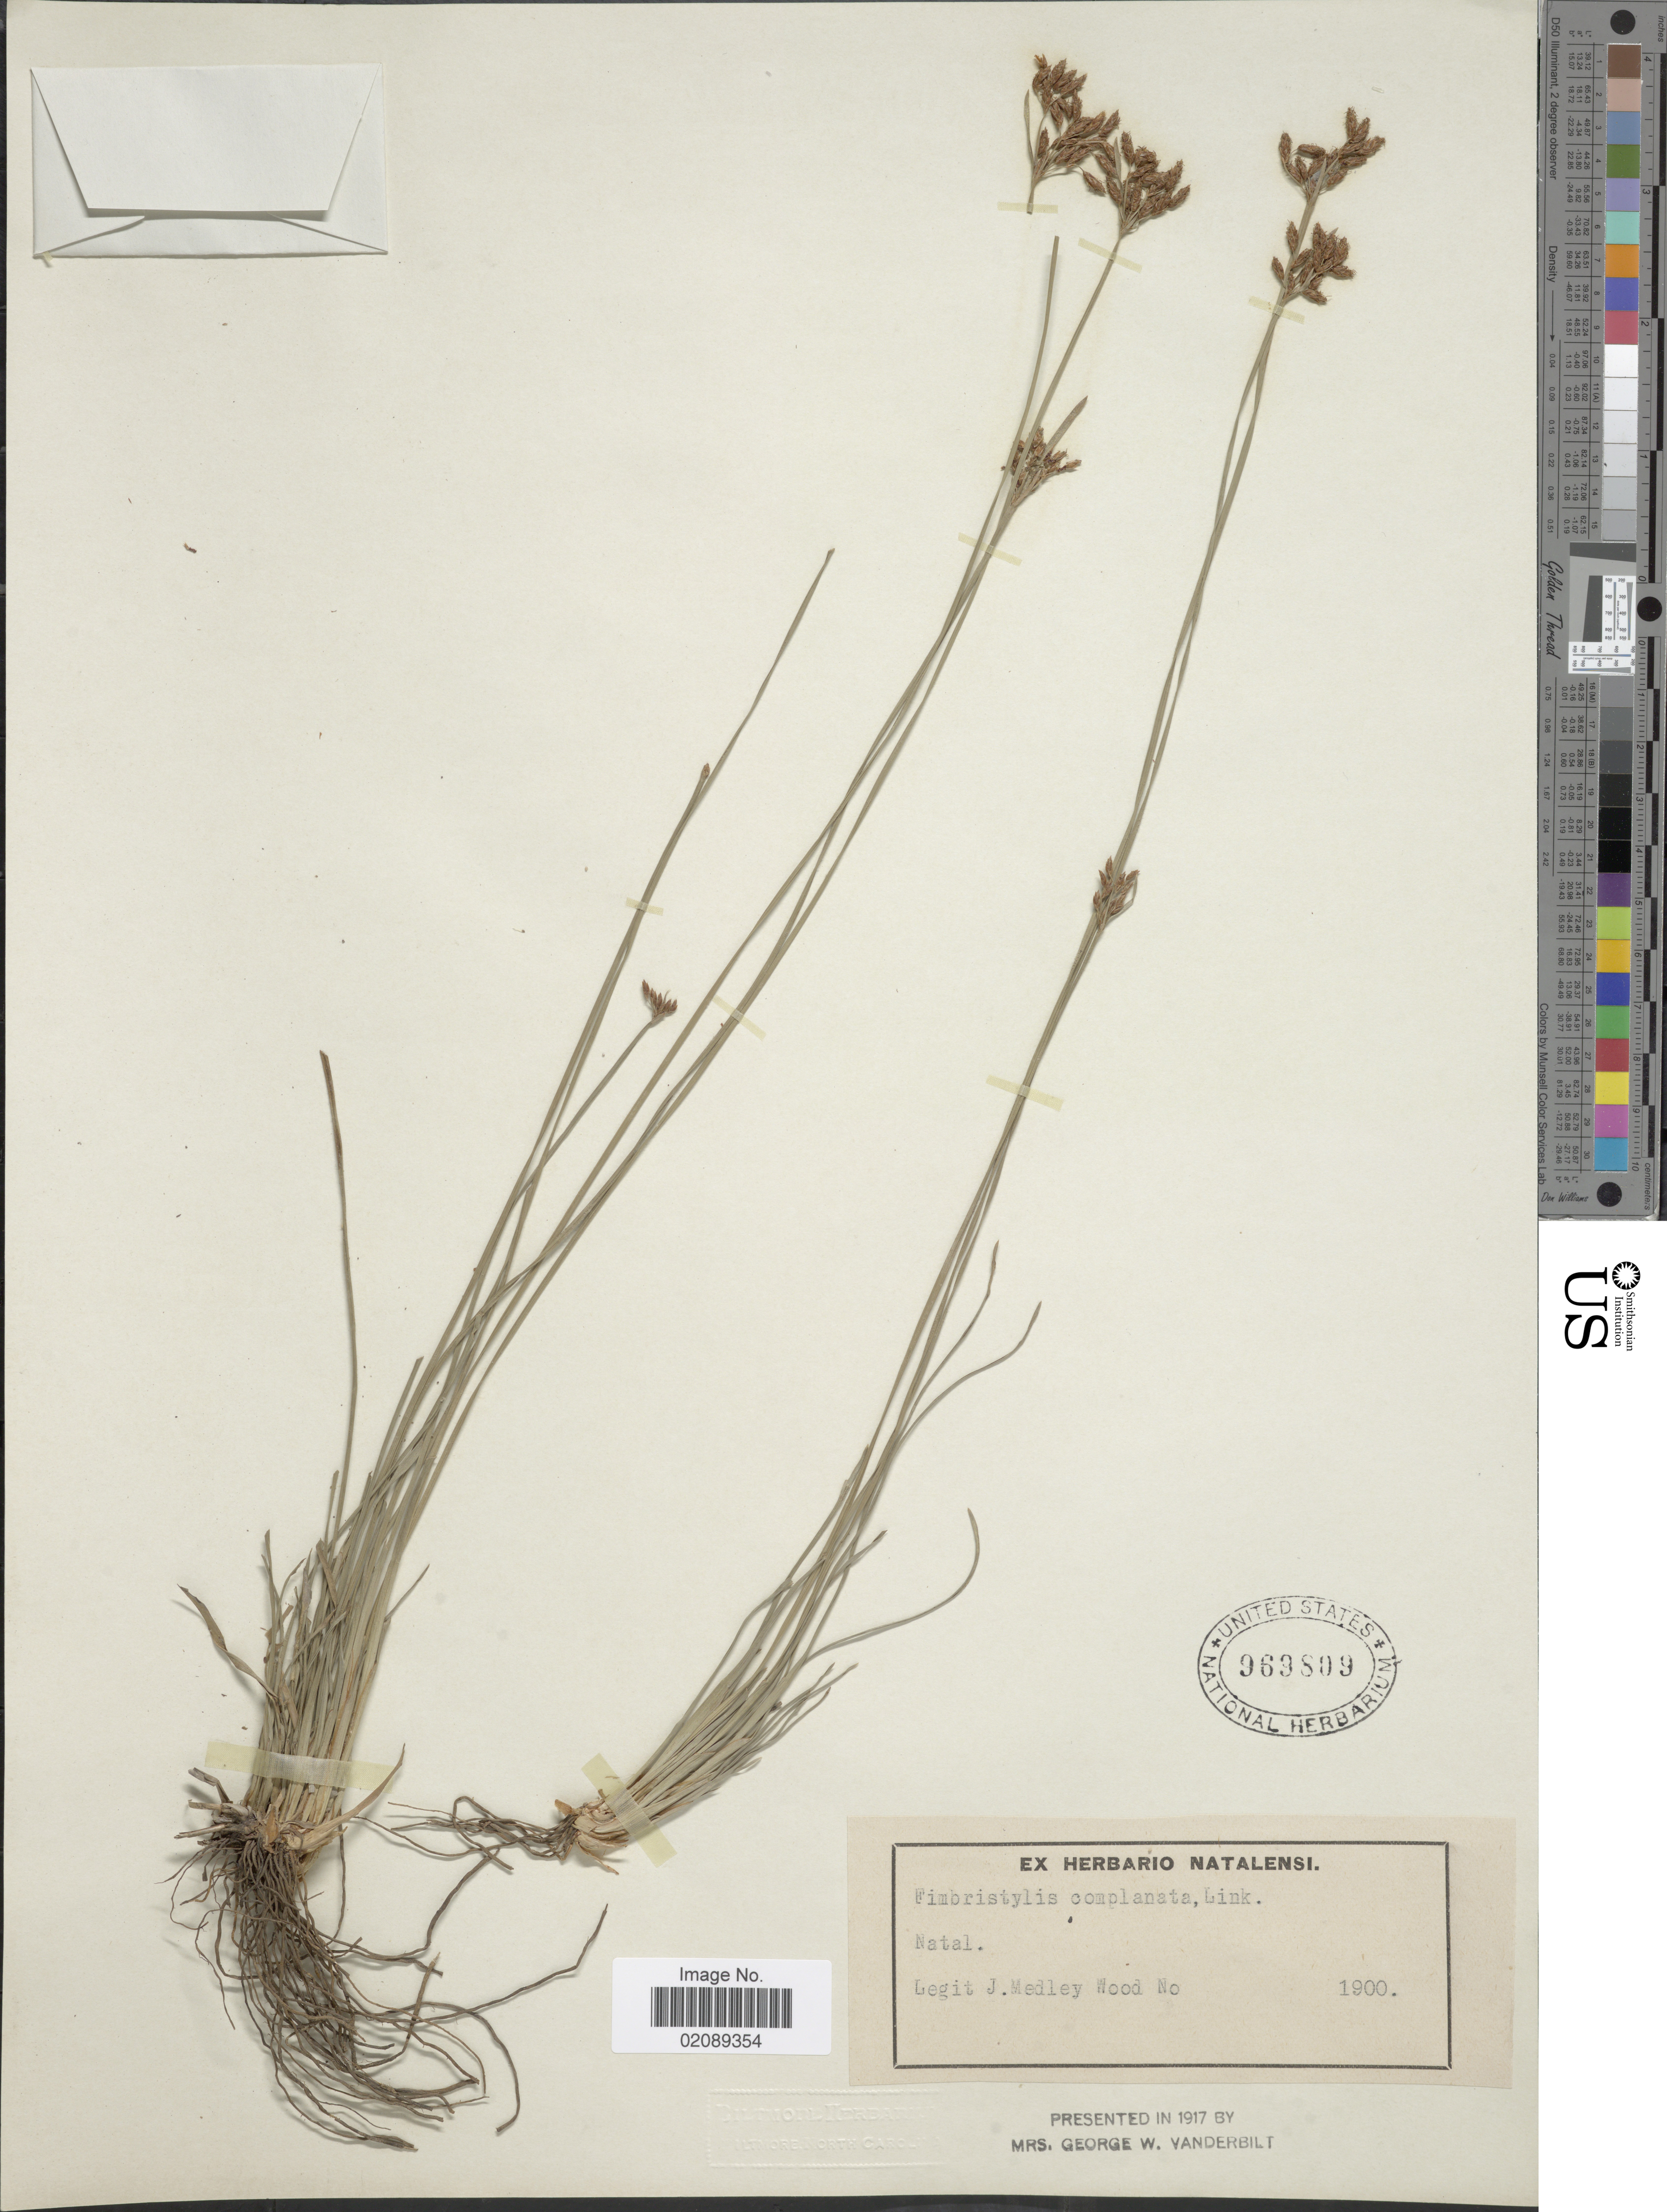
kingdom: Plantae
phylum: Tracheophyta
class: Liliopsida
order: Poales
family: Cyperaceae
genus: Fimbristylis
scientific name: Fimbristylis complanata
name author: (Retz.) Link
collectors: J. Medley Wood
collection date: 1900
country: South Africa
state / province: KwaZulu-Natal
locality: Natal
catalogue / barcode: US 969809